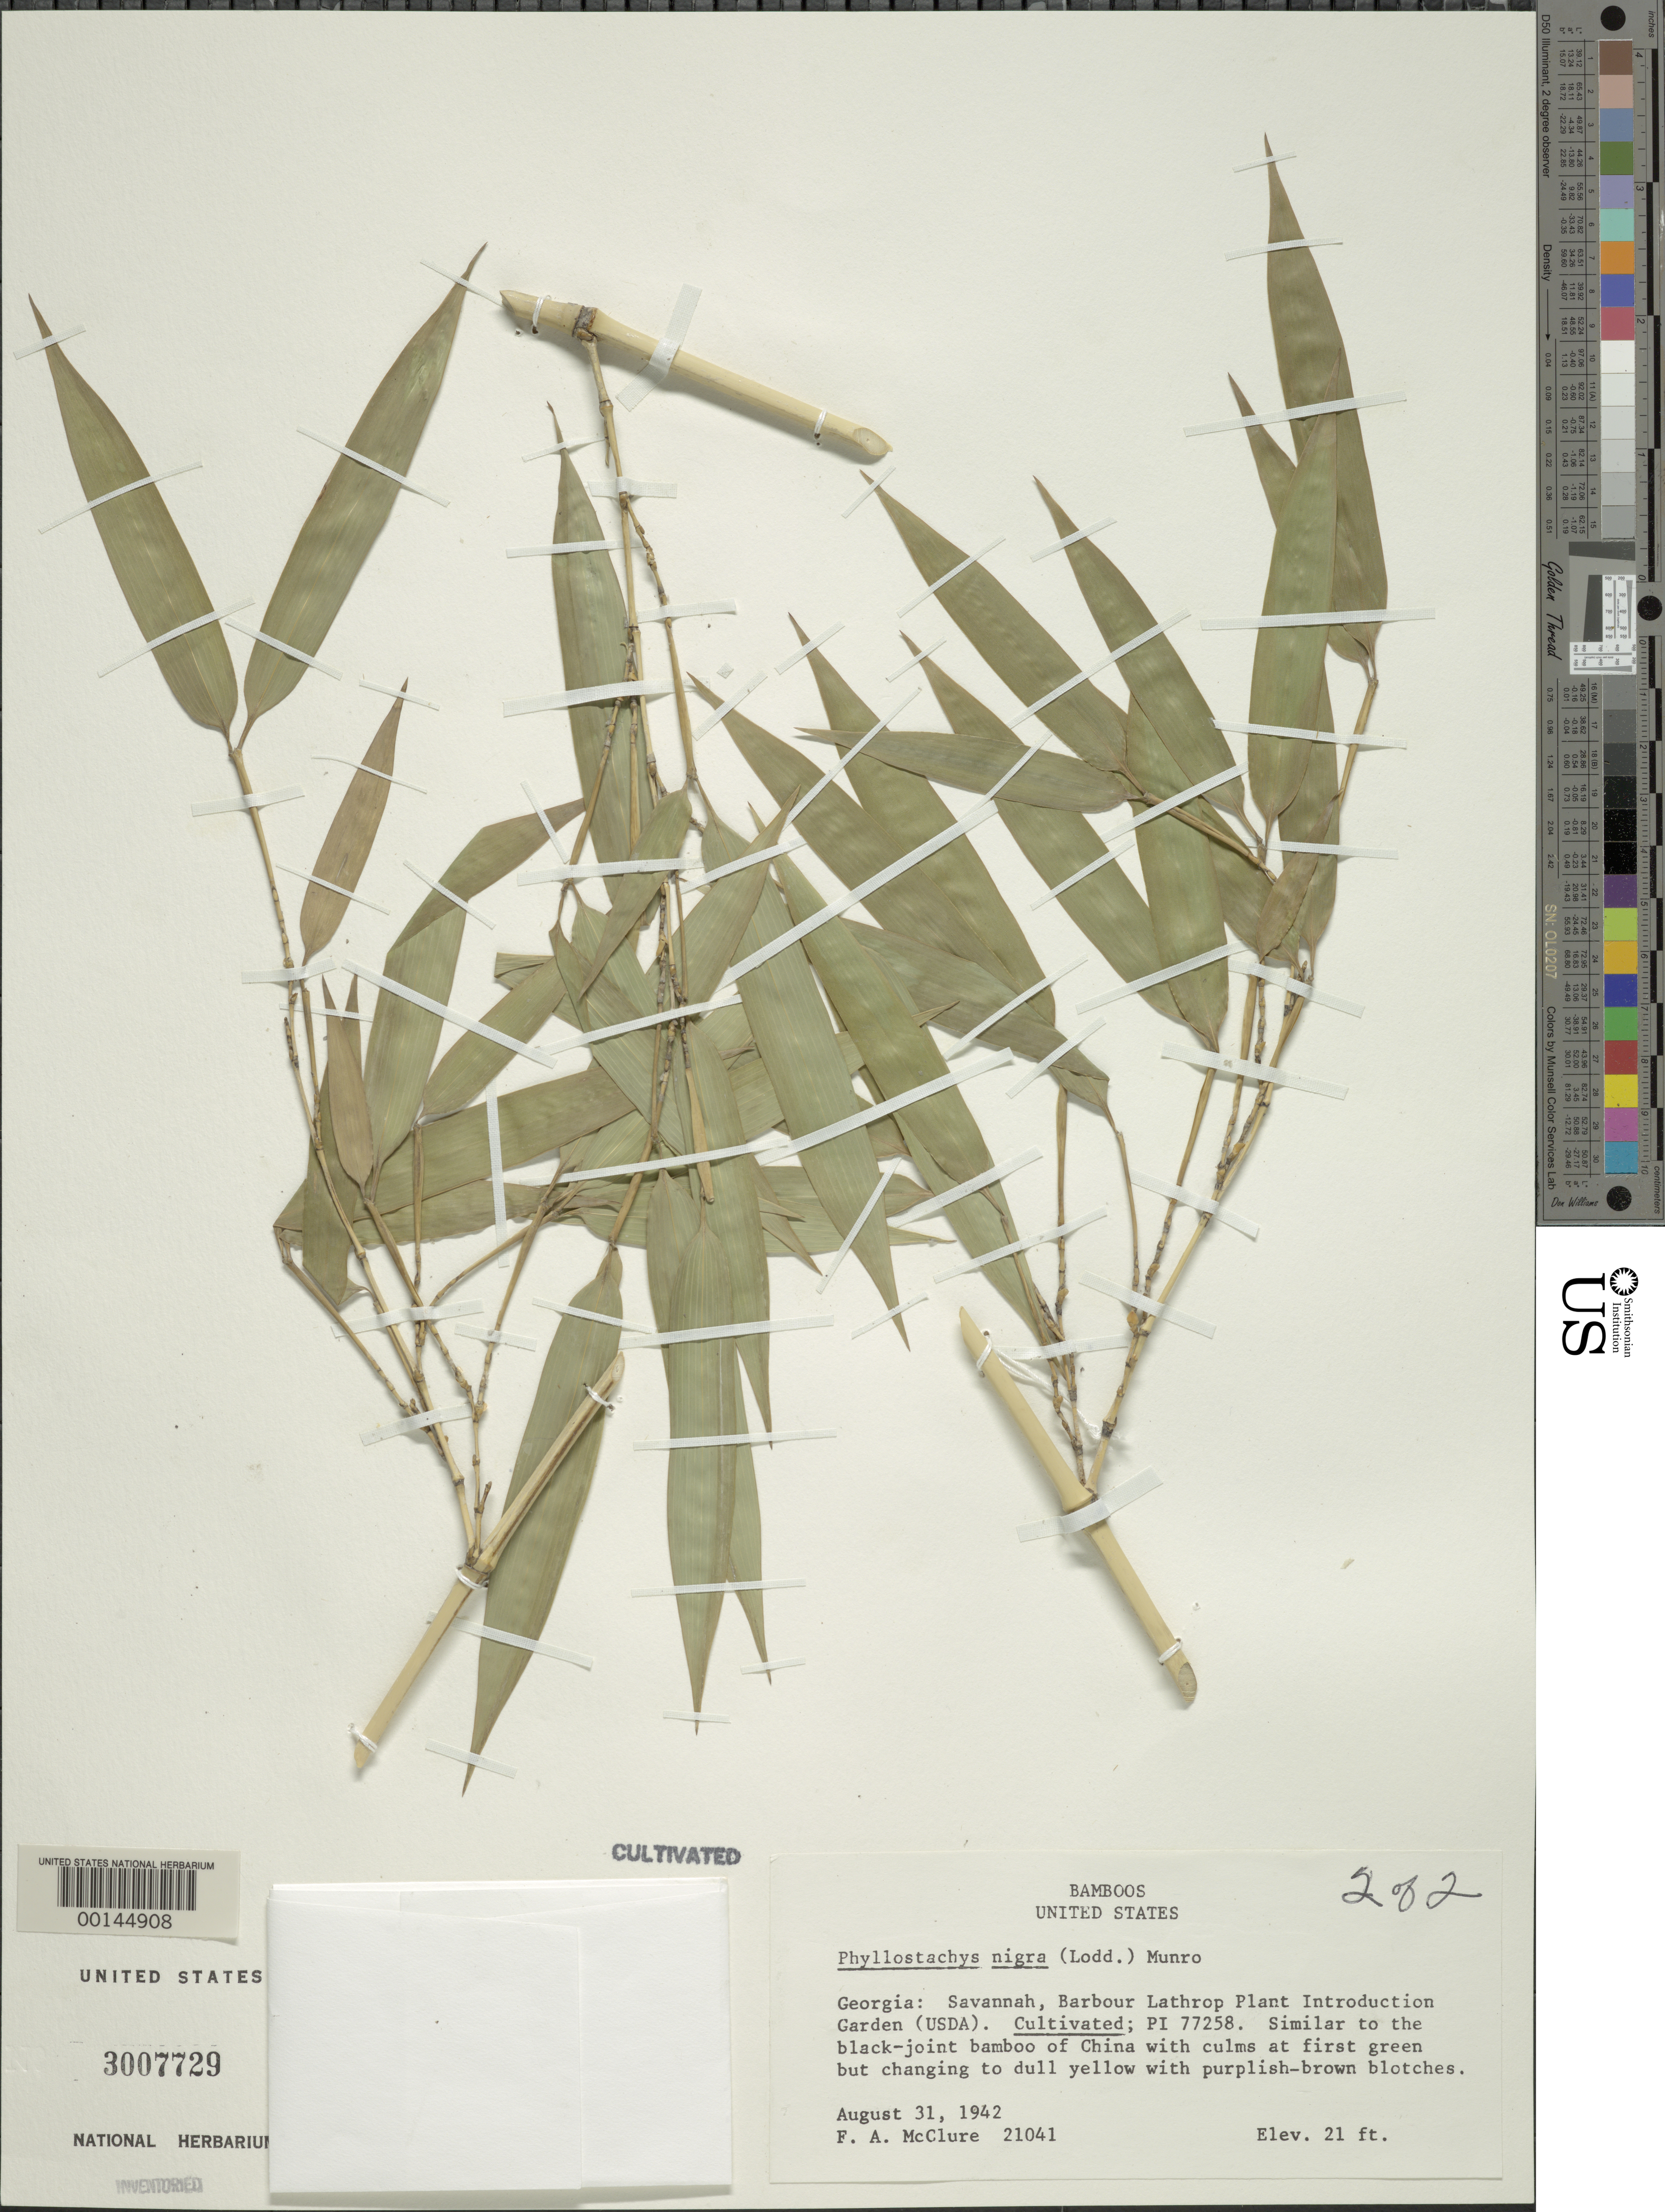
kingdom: Plantae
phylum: Tracheophyta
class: Liliopsida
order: Poales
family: Poaceae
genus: Phyllostachys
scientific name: Phyllostachys nigra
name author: (Lodd. ex Lindl.) Munro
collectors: F. A. McClure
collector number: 21041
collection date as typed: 31 Aug 1942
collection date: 1942-08-31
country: United States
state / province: Georgia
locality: Savannah, barbour lathrop p.i. garden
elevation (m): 6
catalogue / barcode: US 3007729